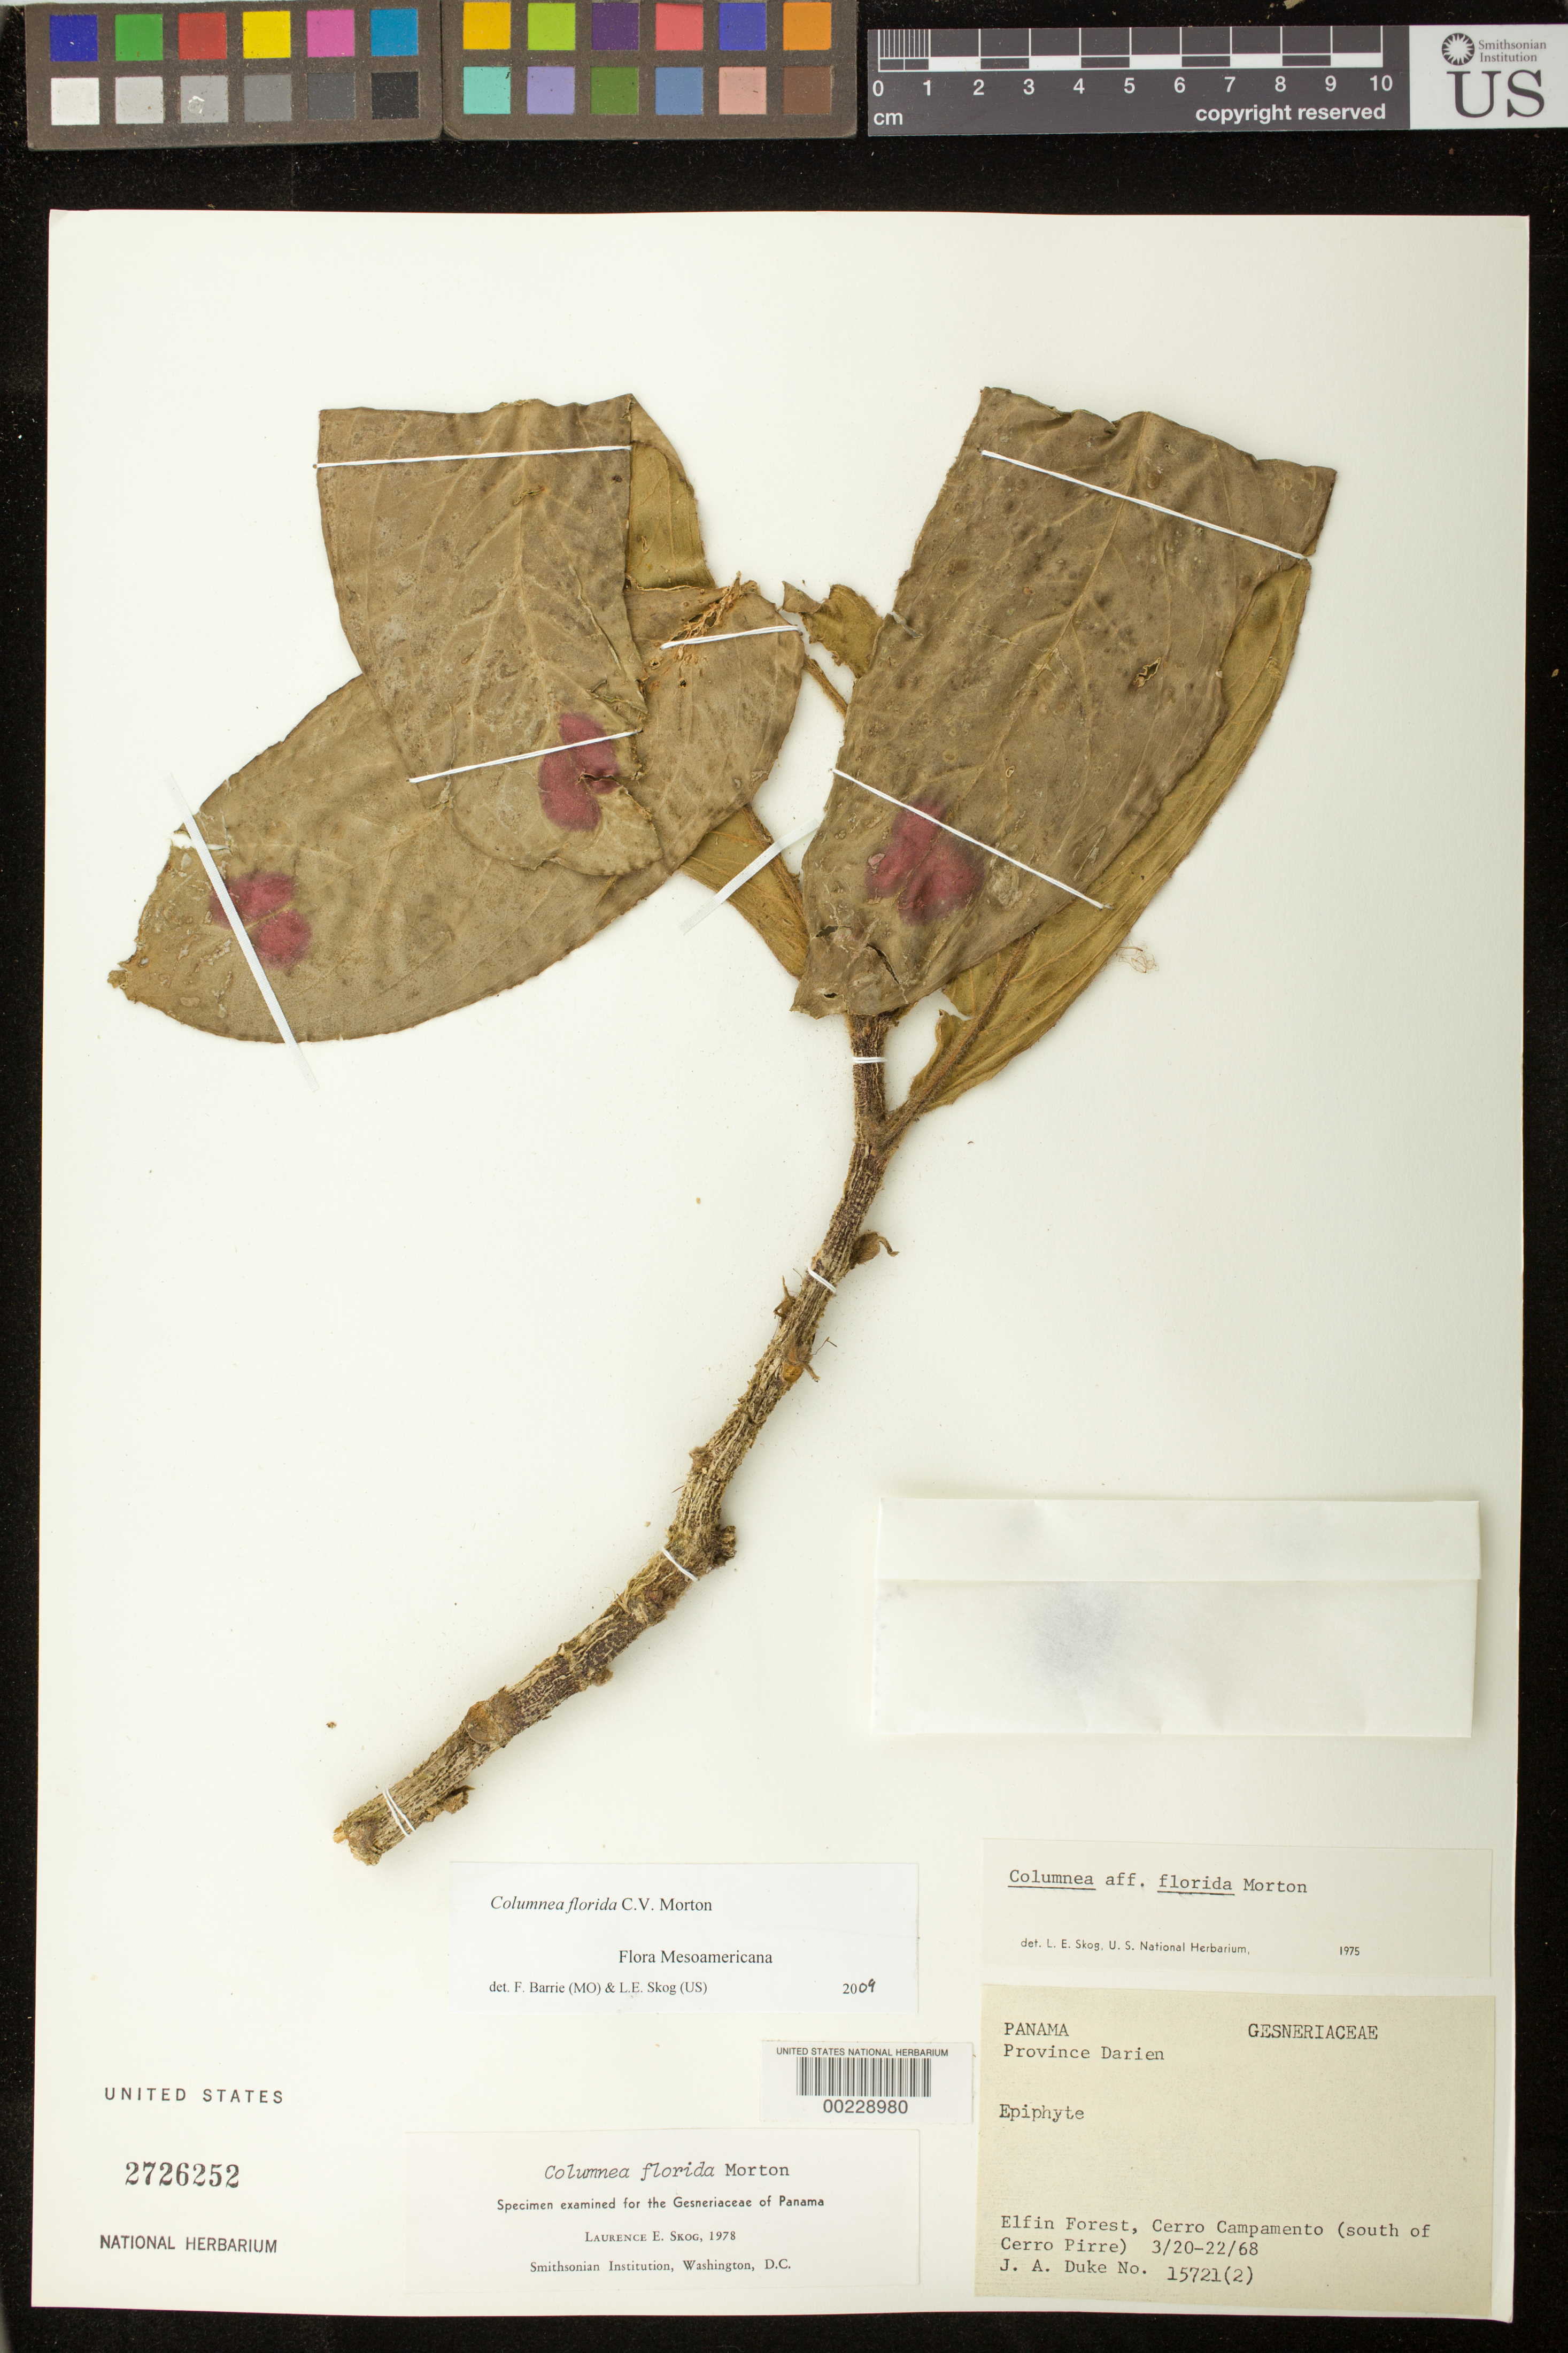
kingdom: Plantae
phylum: Tracheophyta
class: Magnoliopsida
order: Lamiales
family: Gesneriaceae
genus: Columnea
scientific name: Columnea florida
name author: C.V. Morton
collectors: J. A. Duke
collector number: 15721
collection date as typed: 20-22 Mar 1968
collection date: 1968-03-20/1968-03-22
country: Panama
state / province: Darién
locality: Cerro Campamento (S of Cerro Pirre)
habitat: Elfin forest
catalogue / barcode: US 2726252